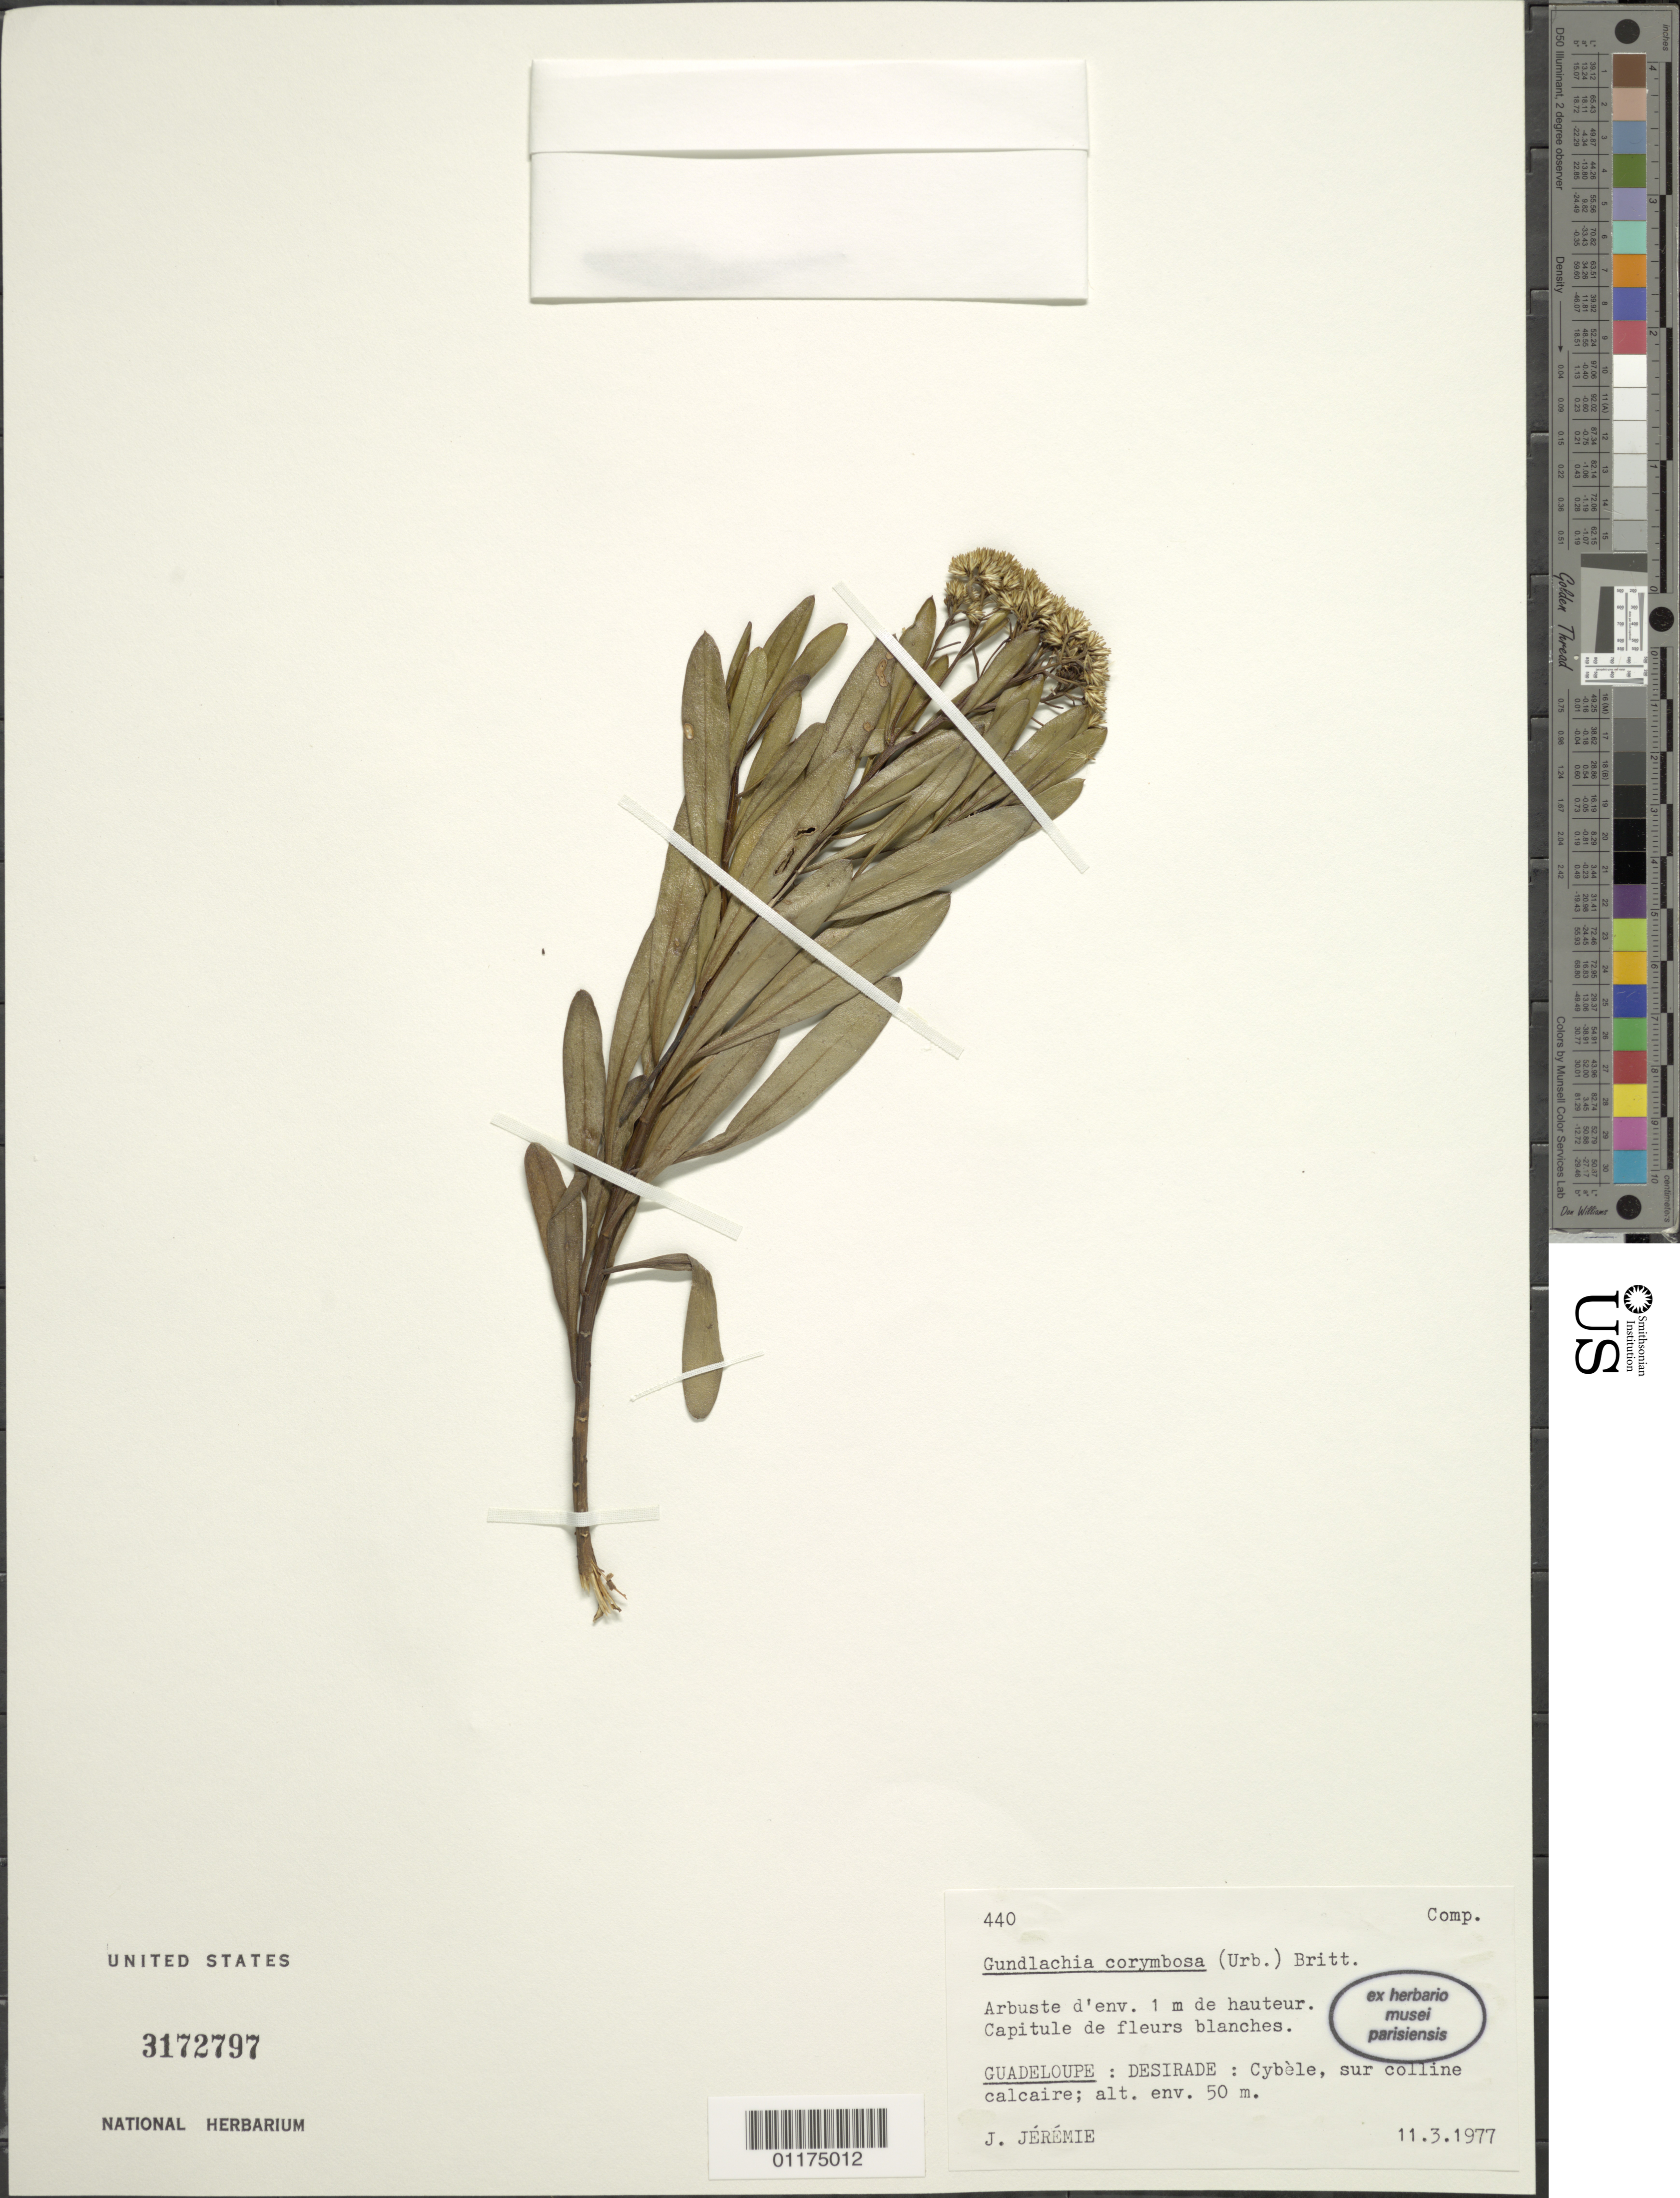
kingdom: Plantae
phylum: Tracheophyta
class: Magnoliopsida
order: Asterales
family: Asteraceae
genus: Gundlachia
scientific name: Gundlachia corymbosa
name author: (Urb.) Britton ex Bold.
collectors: J. Jérémie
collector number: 440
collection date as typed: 11 Mar 1977 or 03 Nov 1977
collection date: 1977-03-11 or 1977-11-03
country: Guadeloupe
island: Désirade I.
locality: Cybele, sur colline calcaire;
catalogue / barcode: US 3172797